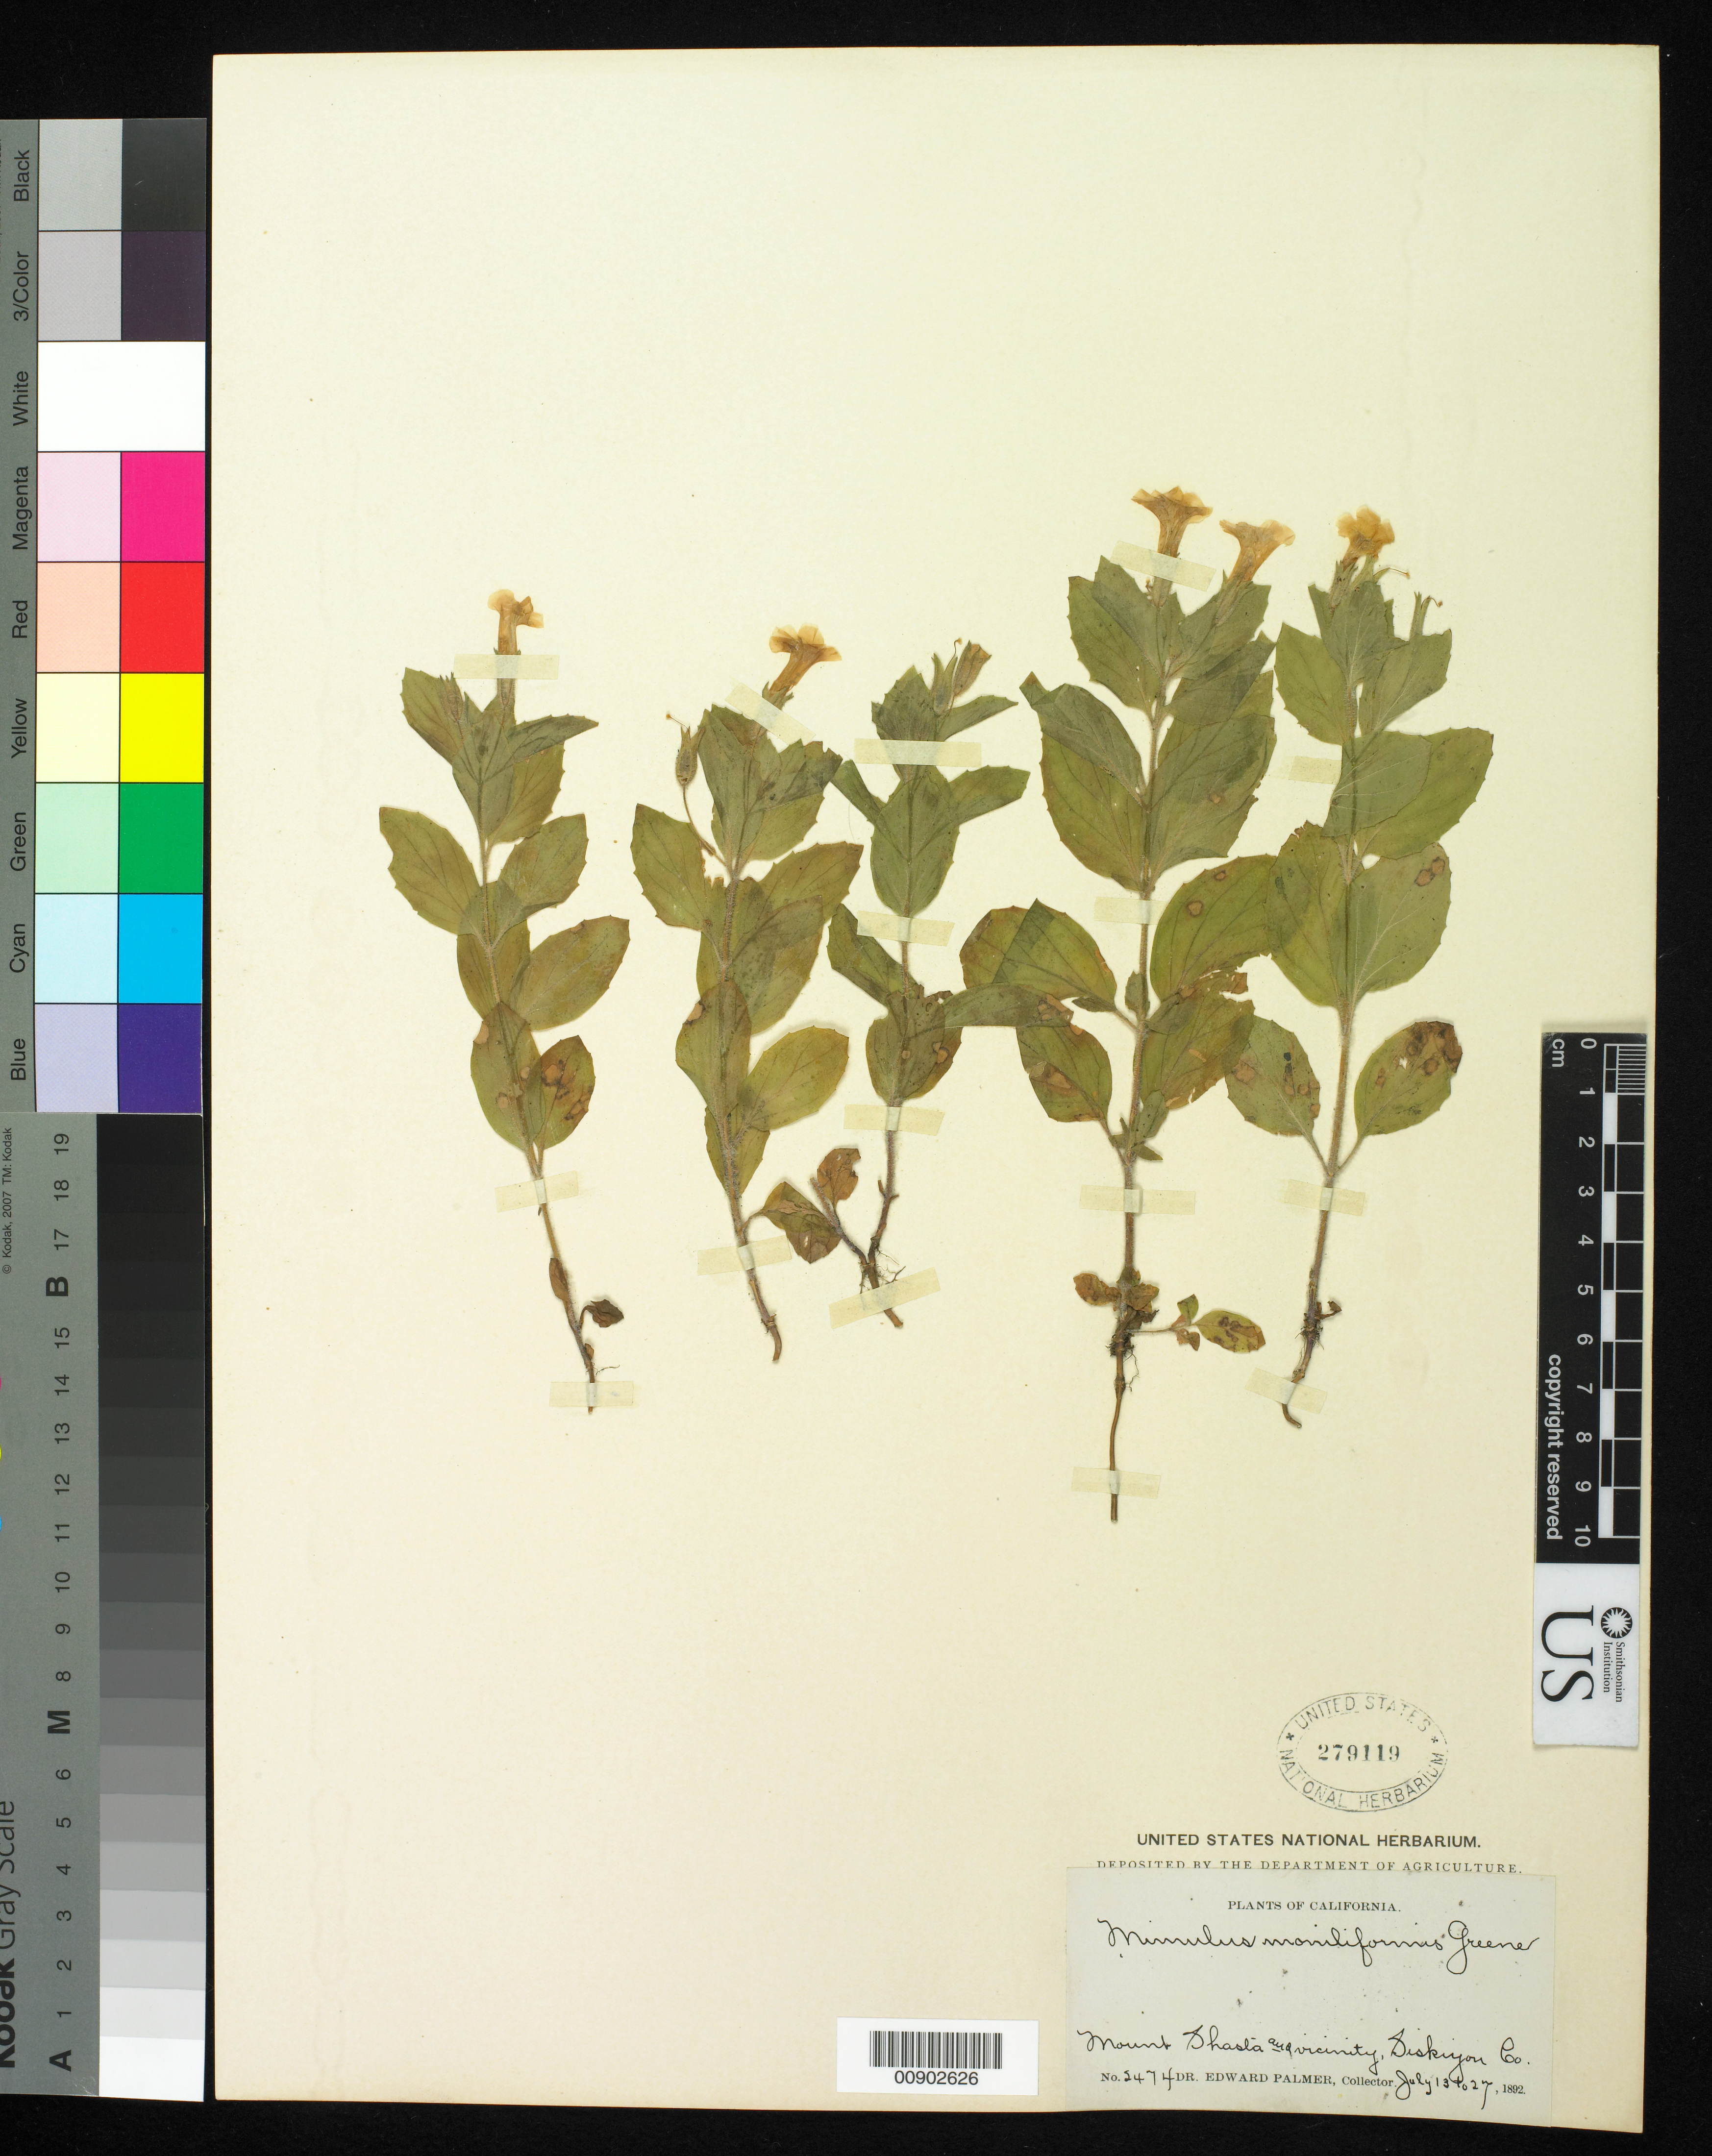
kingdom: Plantae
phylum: Tracheophyta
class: Magnoliopsida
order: Lamiales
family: Phrymaceae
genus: Mimulus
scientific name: Mimulus moniliformis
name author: Greene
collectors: E. Palmer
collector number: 2474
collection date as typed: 13 Jul 1892 to 27 Jul 1892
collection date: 1892-07-13/1892-07-27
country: United States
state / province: California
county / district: Siskiyou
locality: Mount Shasta and vicinity, Siskiyou County, California.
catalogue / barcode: US 279119